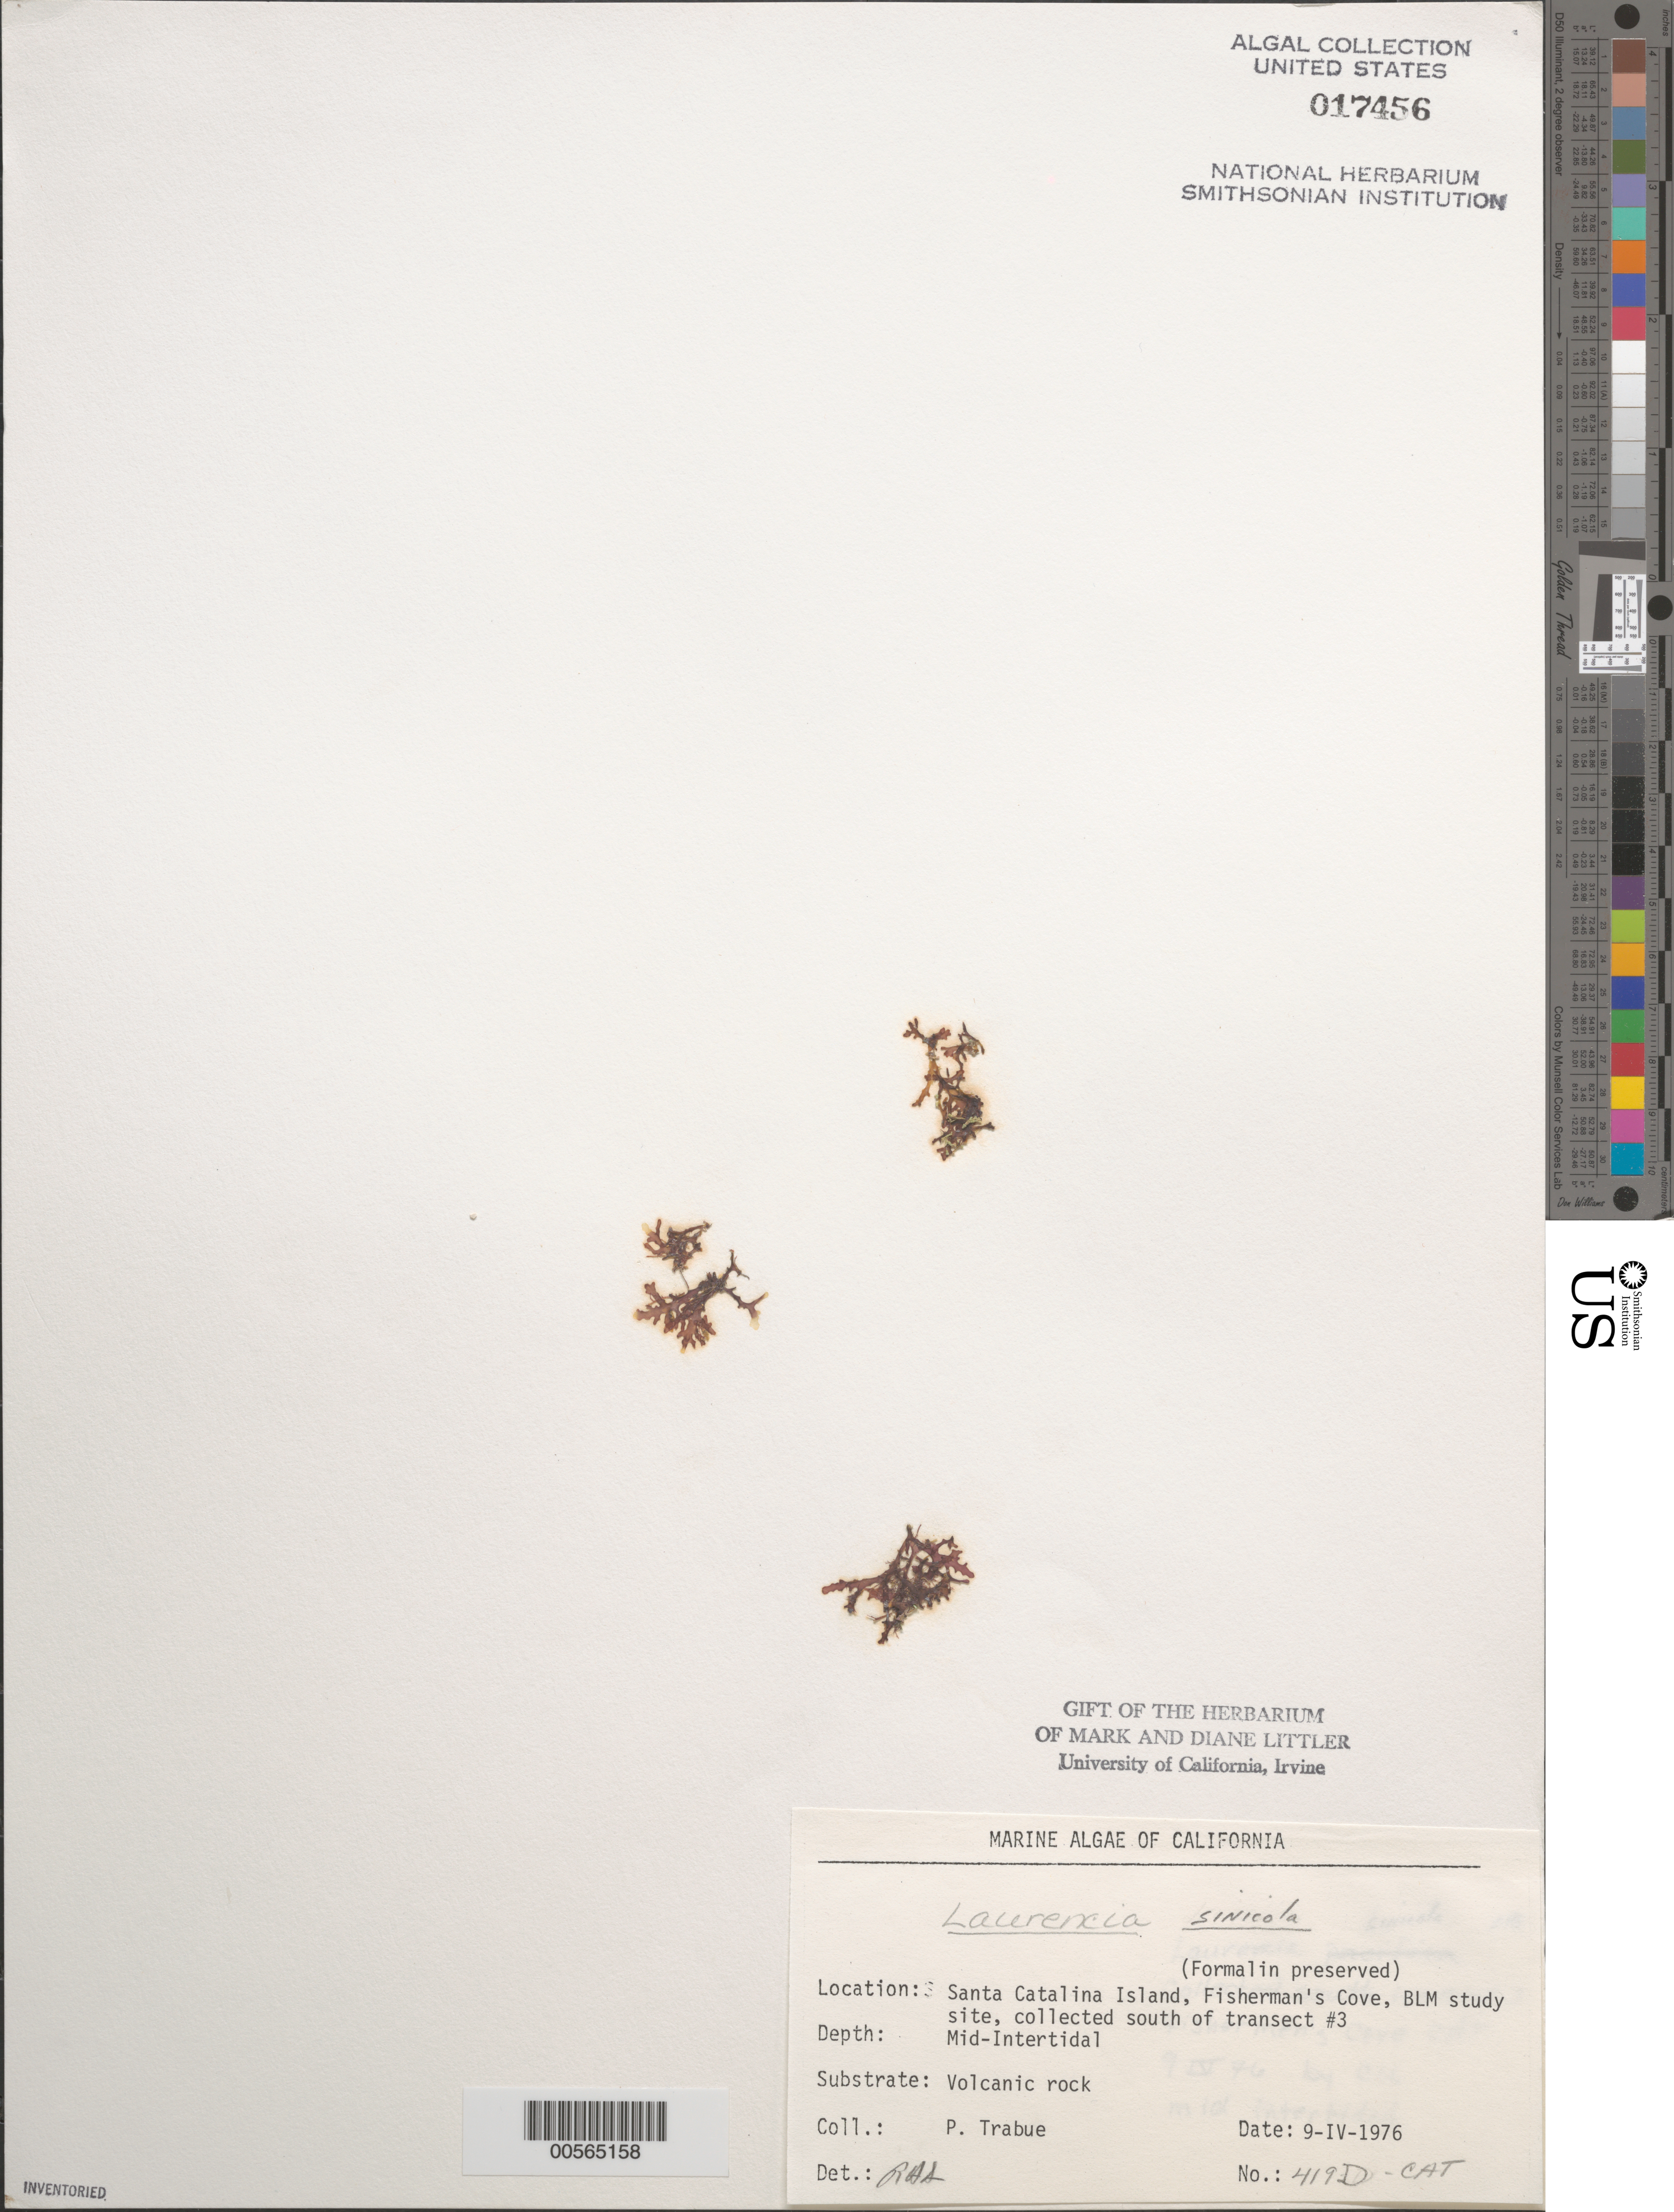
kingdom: Plantae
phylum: Rhodophyta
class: Florideophyceae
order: Ceramiales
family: Rhodomelaceae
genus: Osmundea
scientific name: Osmundea sinicola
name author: (Setchell & N.L. Gardner) K.W. Nam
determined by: Algae name updating Project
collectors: P. J. Trabue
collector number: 419d-cat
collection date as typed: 09 Apr 1976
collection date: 1976-04-09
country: United States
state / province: California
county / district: Los Angeles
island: Santa Catalina Island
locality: Fishermen Cove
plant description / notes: BLM-SOCALBIGHT Rocky Intertidal Survey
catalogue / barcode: US 17456